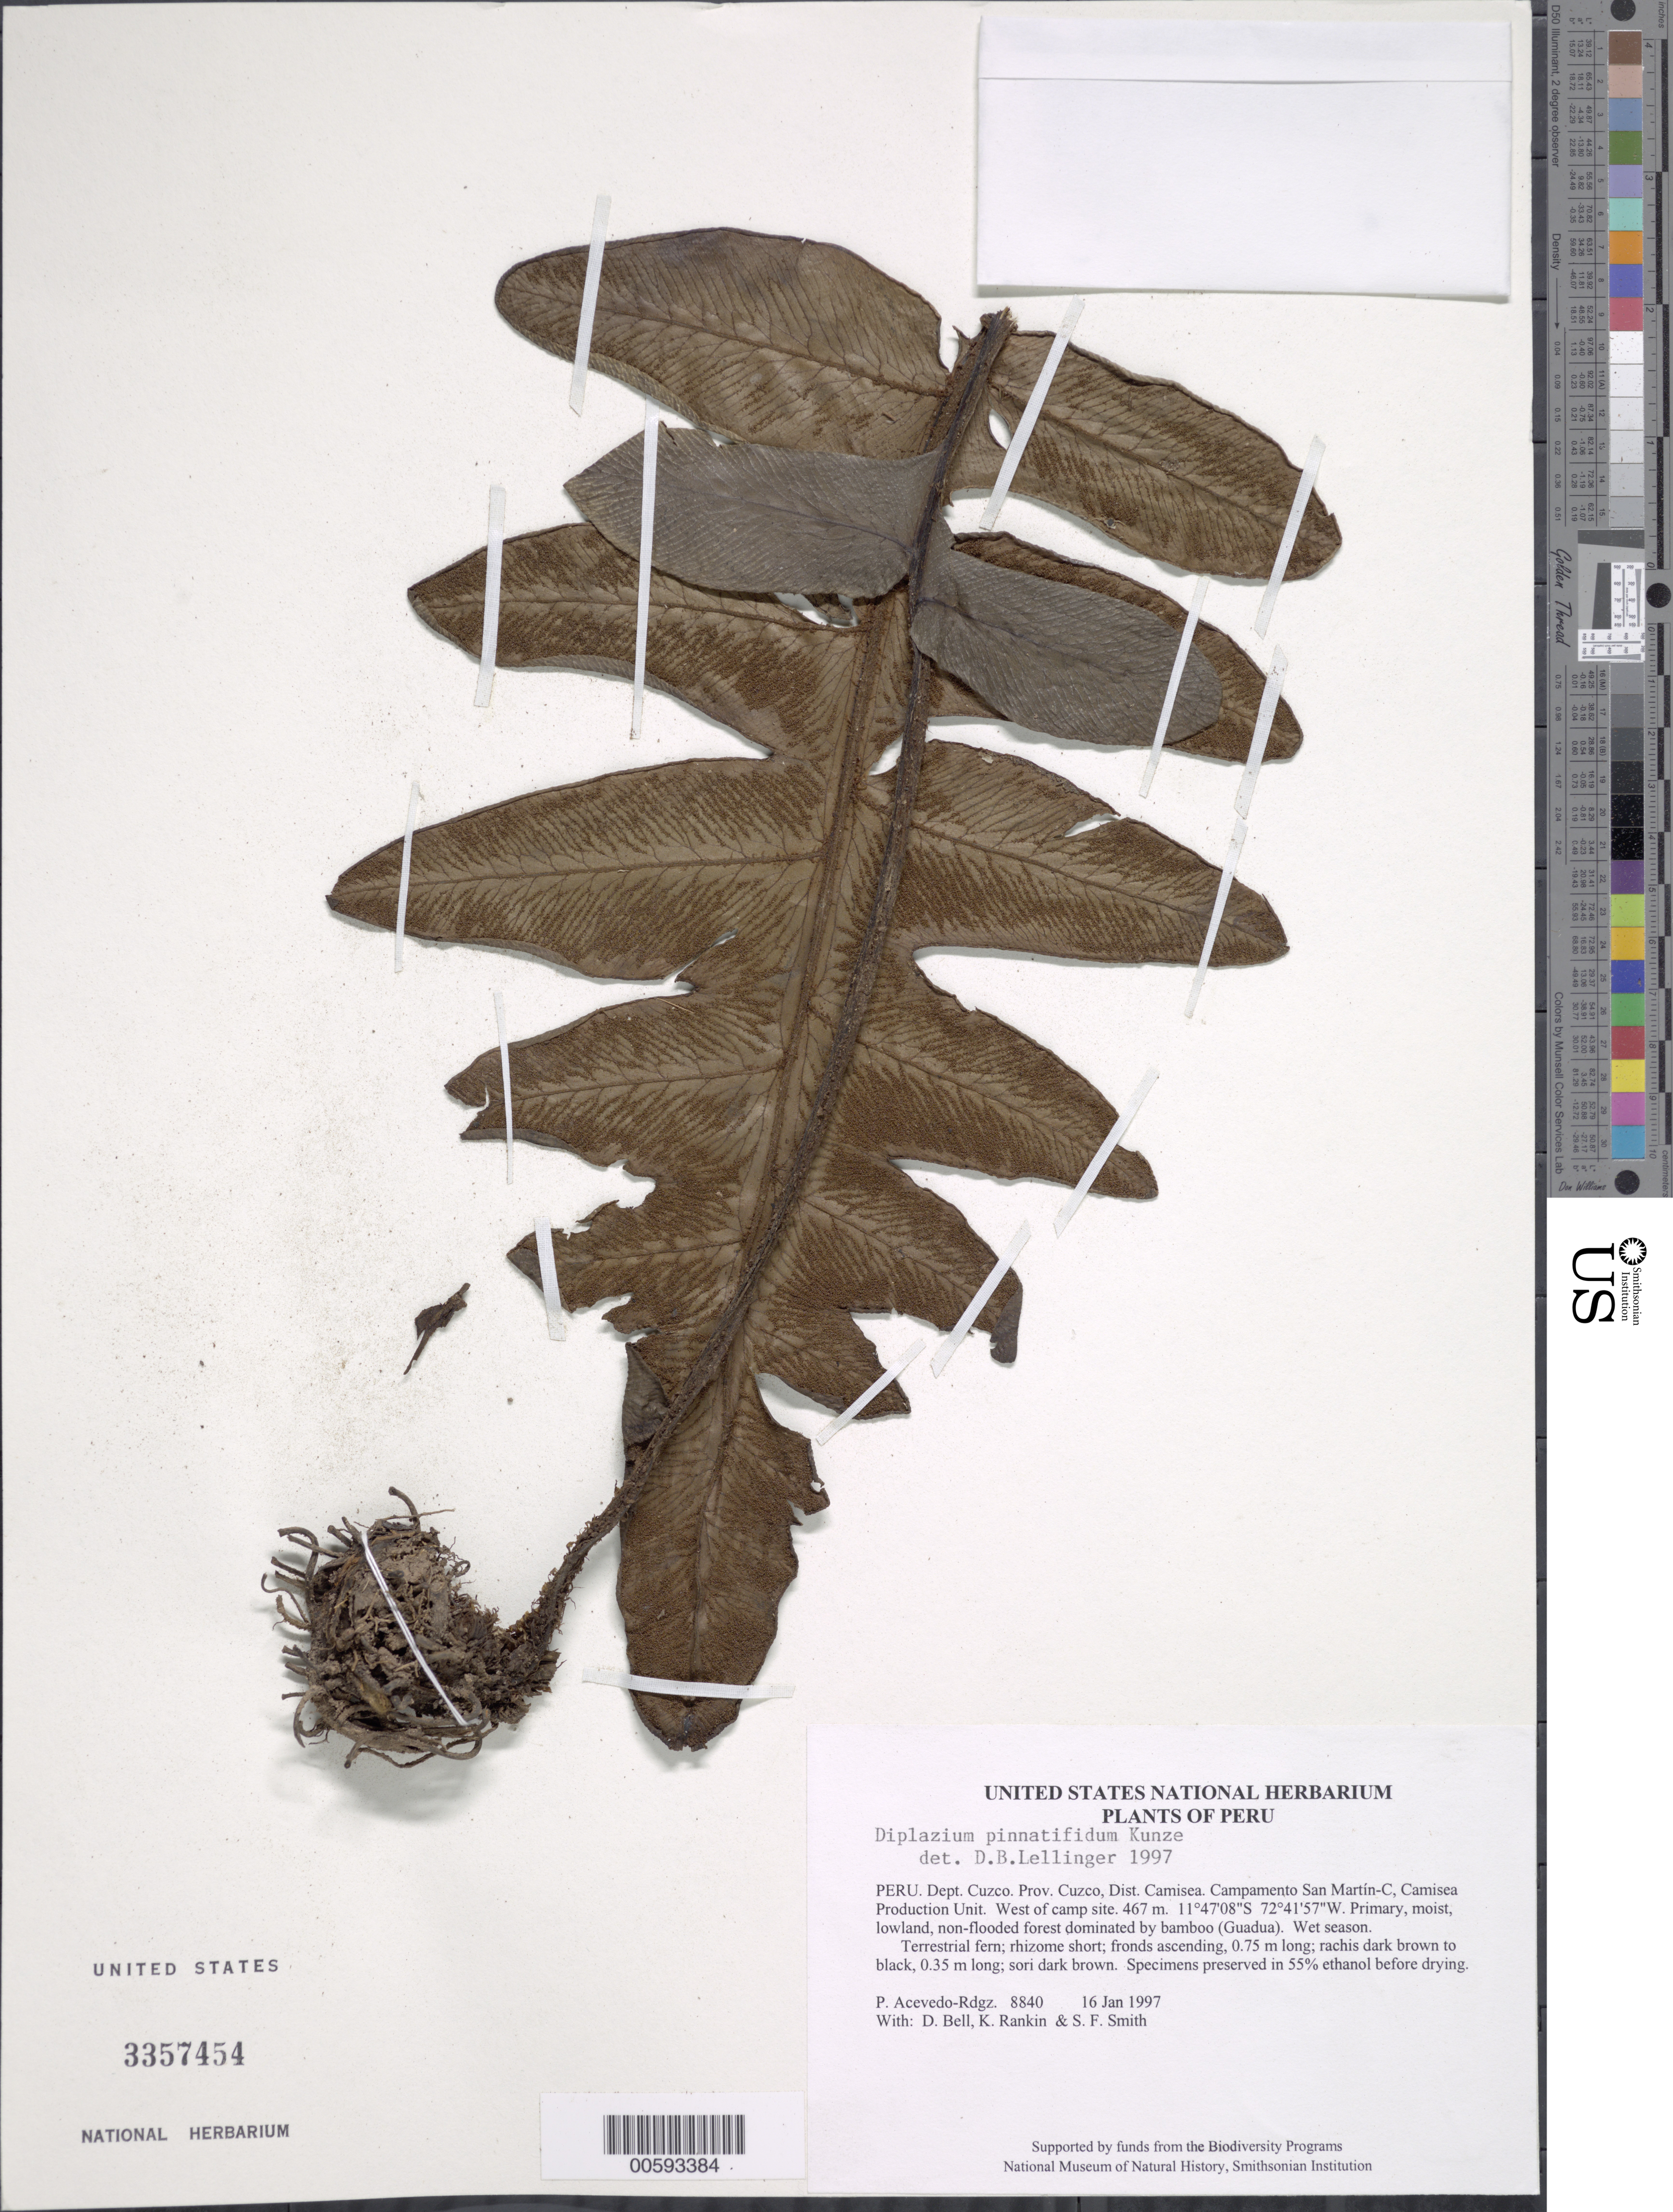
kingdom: Plantae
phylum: Tracheophyta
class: Polypodiopsida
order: Polypodiales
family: Athyriaceae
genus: Diplazium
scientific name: Diplazium pinnatifidum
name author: Kunze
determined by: Lellinger, David B., (BOT), Smithsonian Institution - National Museum of Natural History (UNITED STATES)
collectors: P. Acevedo-Rodr., D. A. Bell, K. B. Rankin & S.F. Smith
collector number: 8840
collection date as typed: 16 Jan 1997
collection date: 1997-01-16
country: Peru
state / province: Cusco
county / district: Cusco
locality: Districto Camisea, Campamento San Martín-C, Camisea Production Unit. West of camp site.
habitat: Primary, moist, lowland, non-flooded forest dominated by bamboo (Guadua). Wet season.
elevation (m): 467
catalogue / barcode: US 3357454